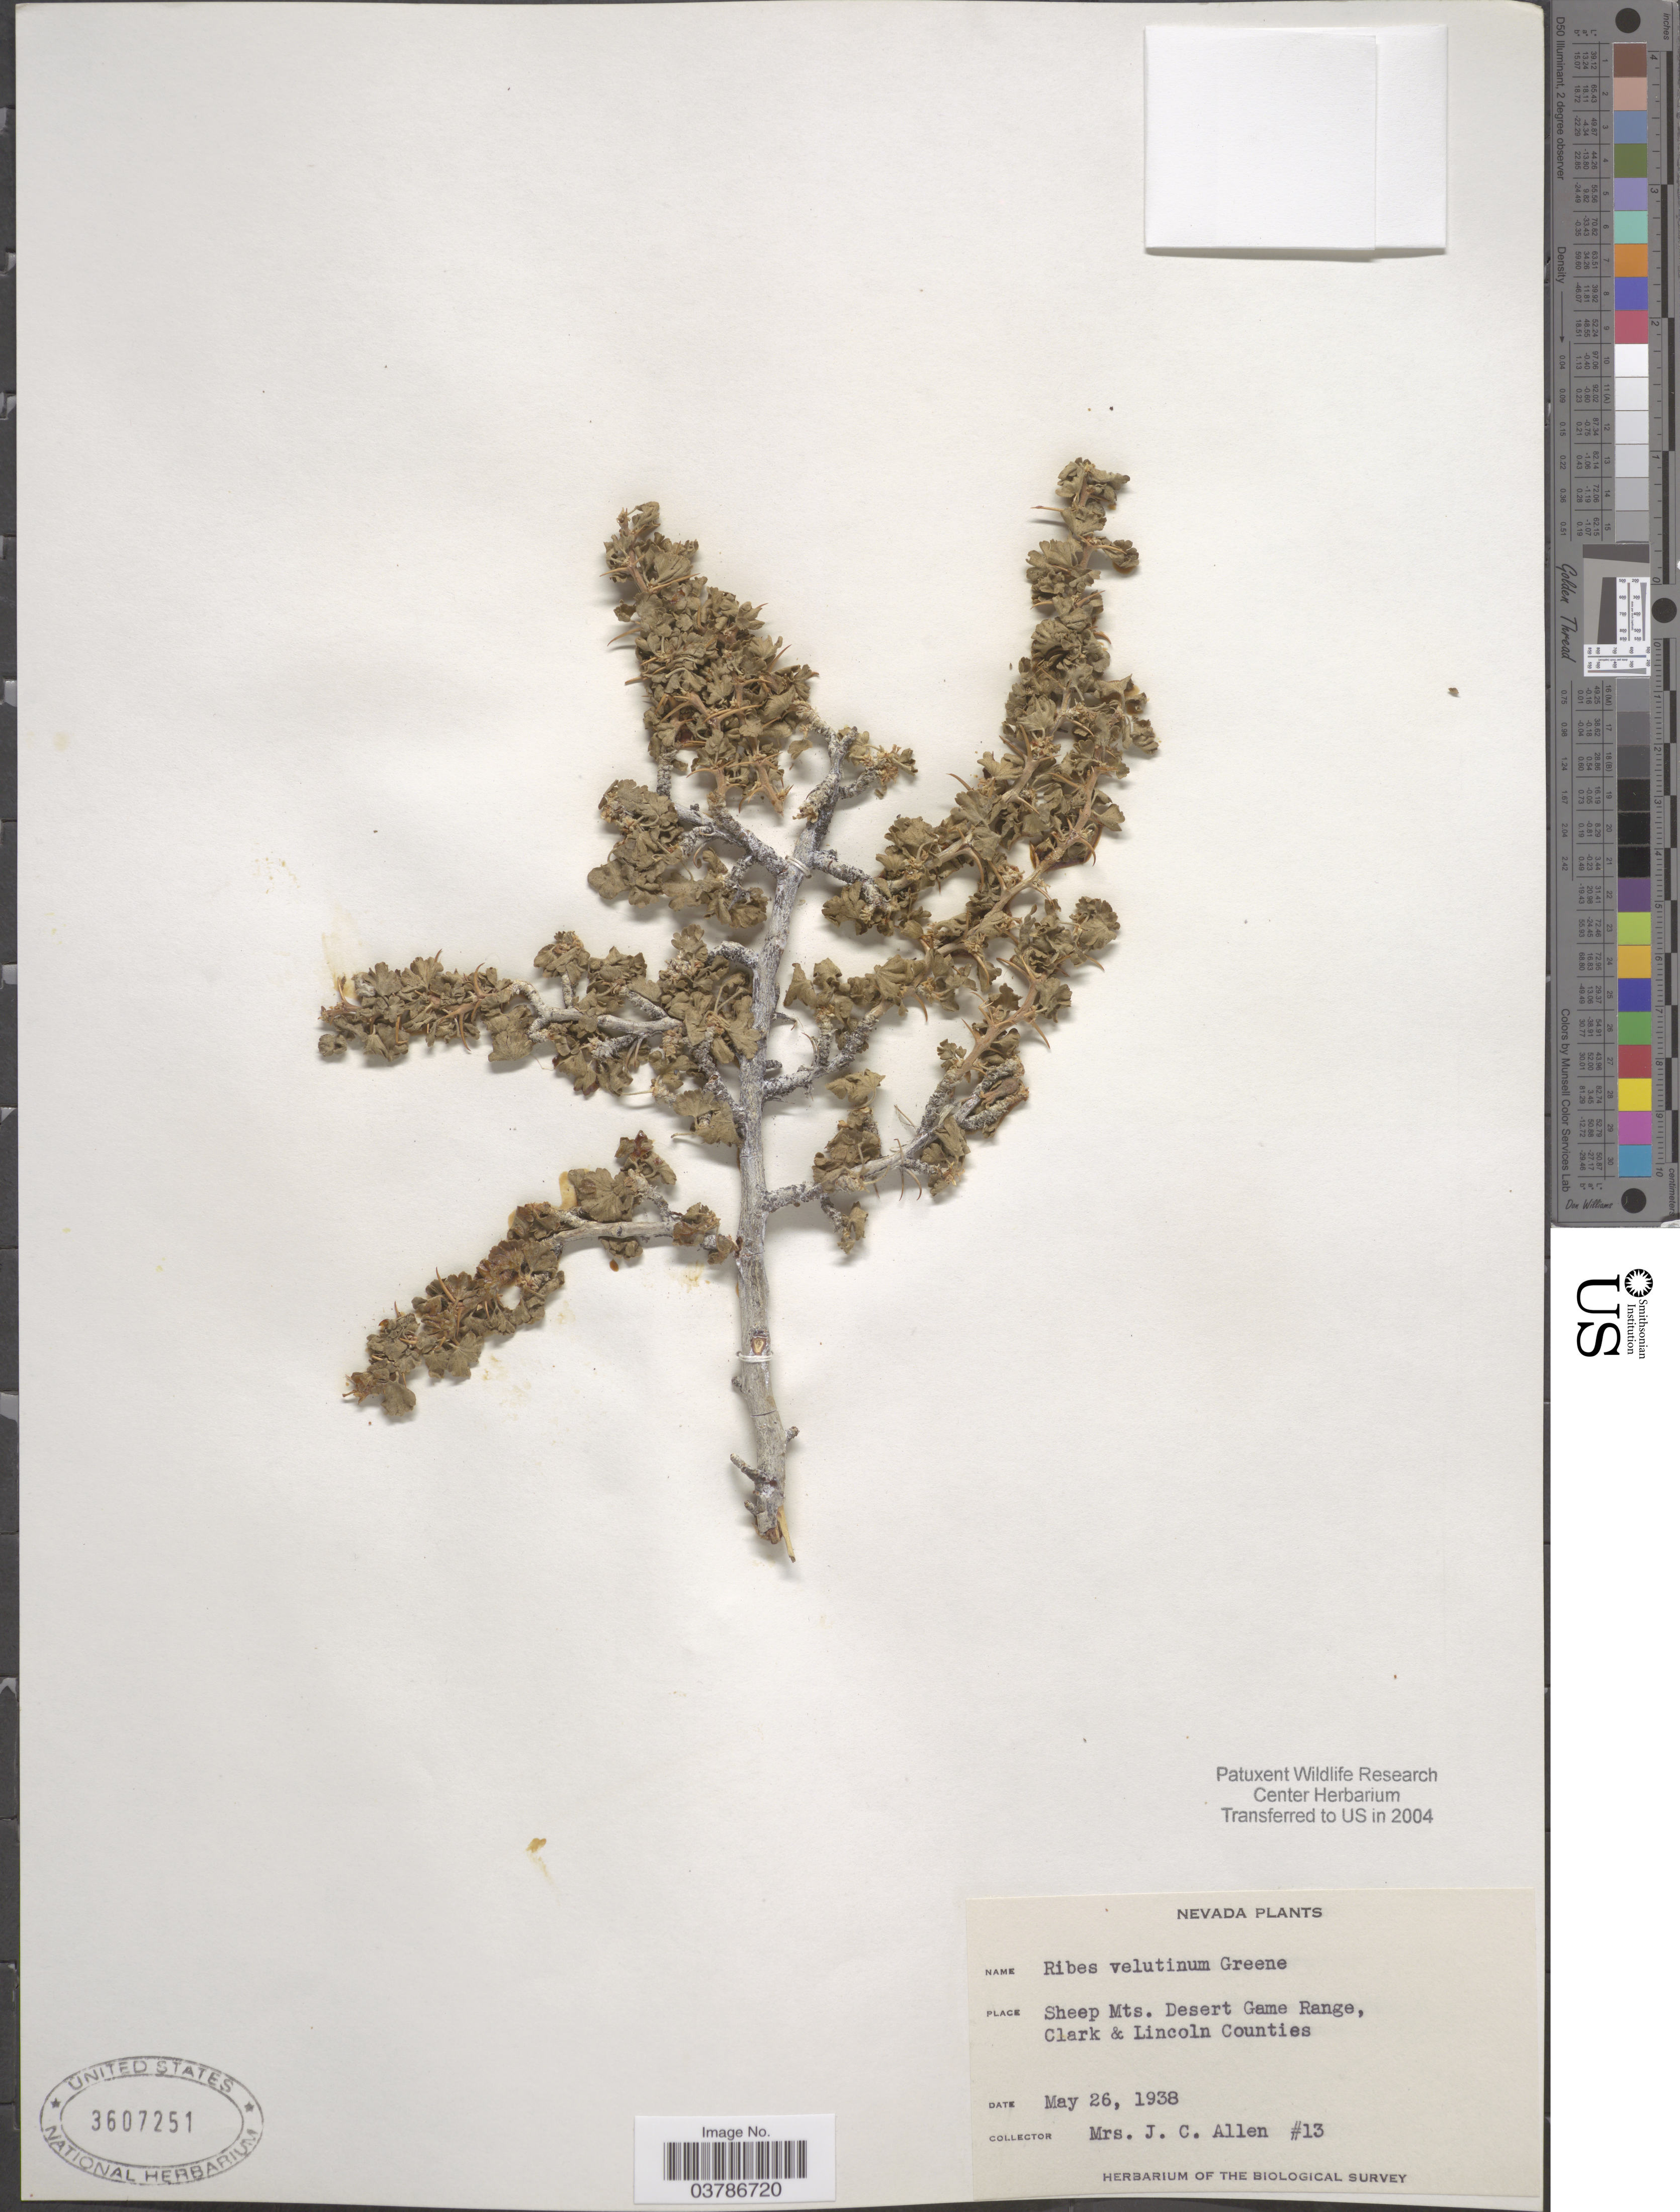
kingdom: Plantae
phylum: Tracheophyta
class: Magnoliopsida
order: Saxifragales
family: Grossulariaceae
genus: Ribes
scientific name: Ribes velutinum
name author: Greene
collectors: Mrs. J. C. Allen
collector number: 13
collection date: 1938-05-26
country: United States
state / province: Nevada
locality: Sheep Mts. Desert Game Range, Clark & Lincoln Counties.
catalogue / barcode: US 3607251